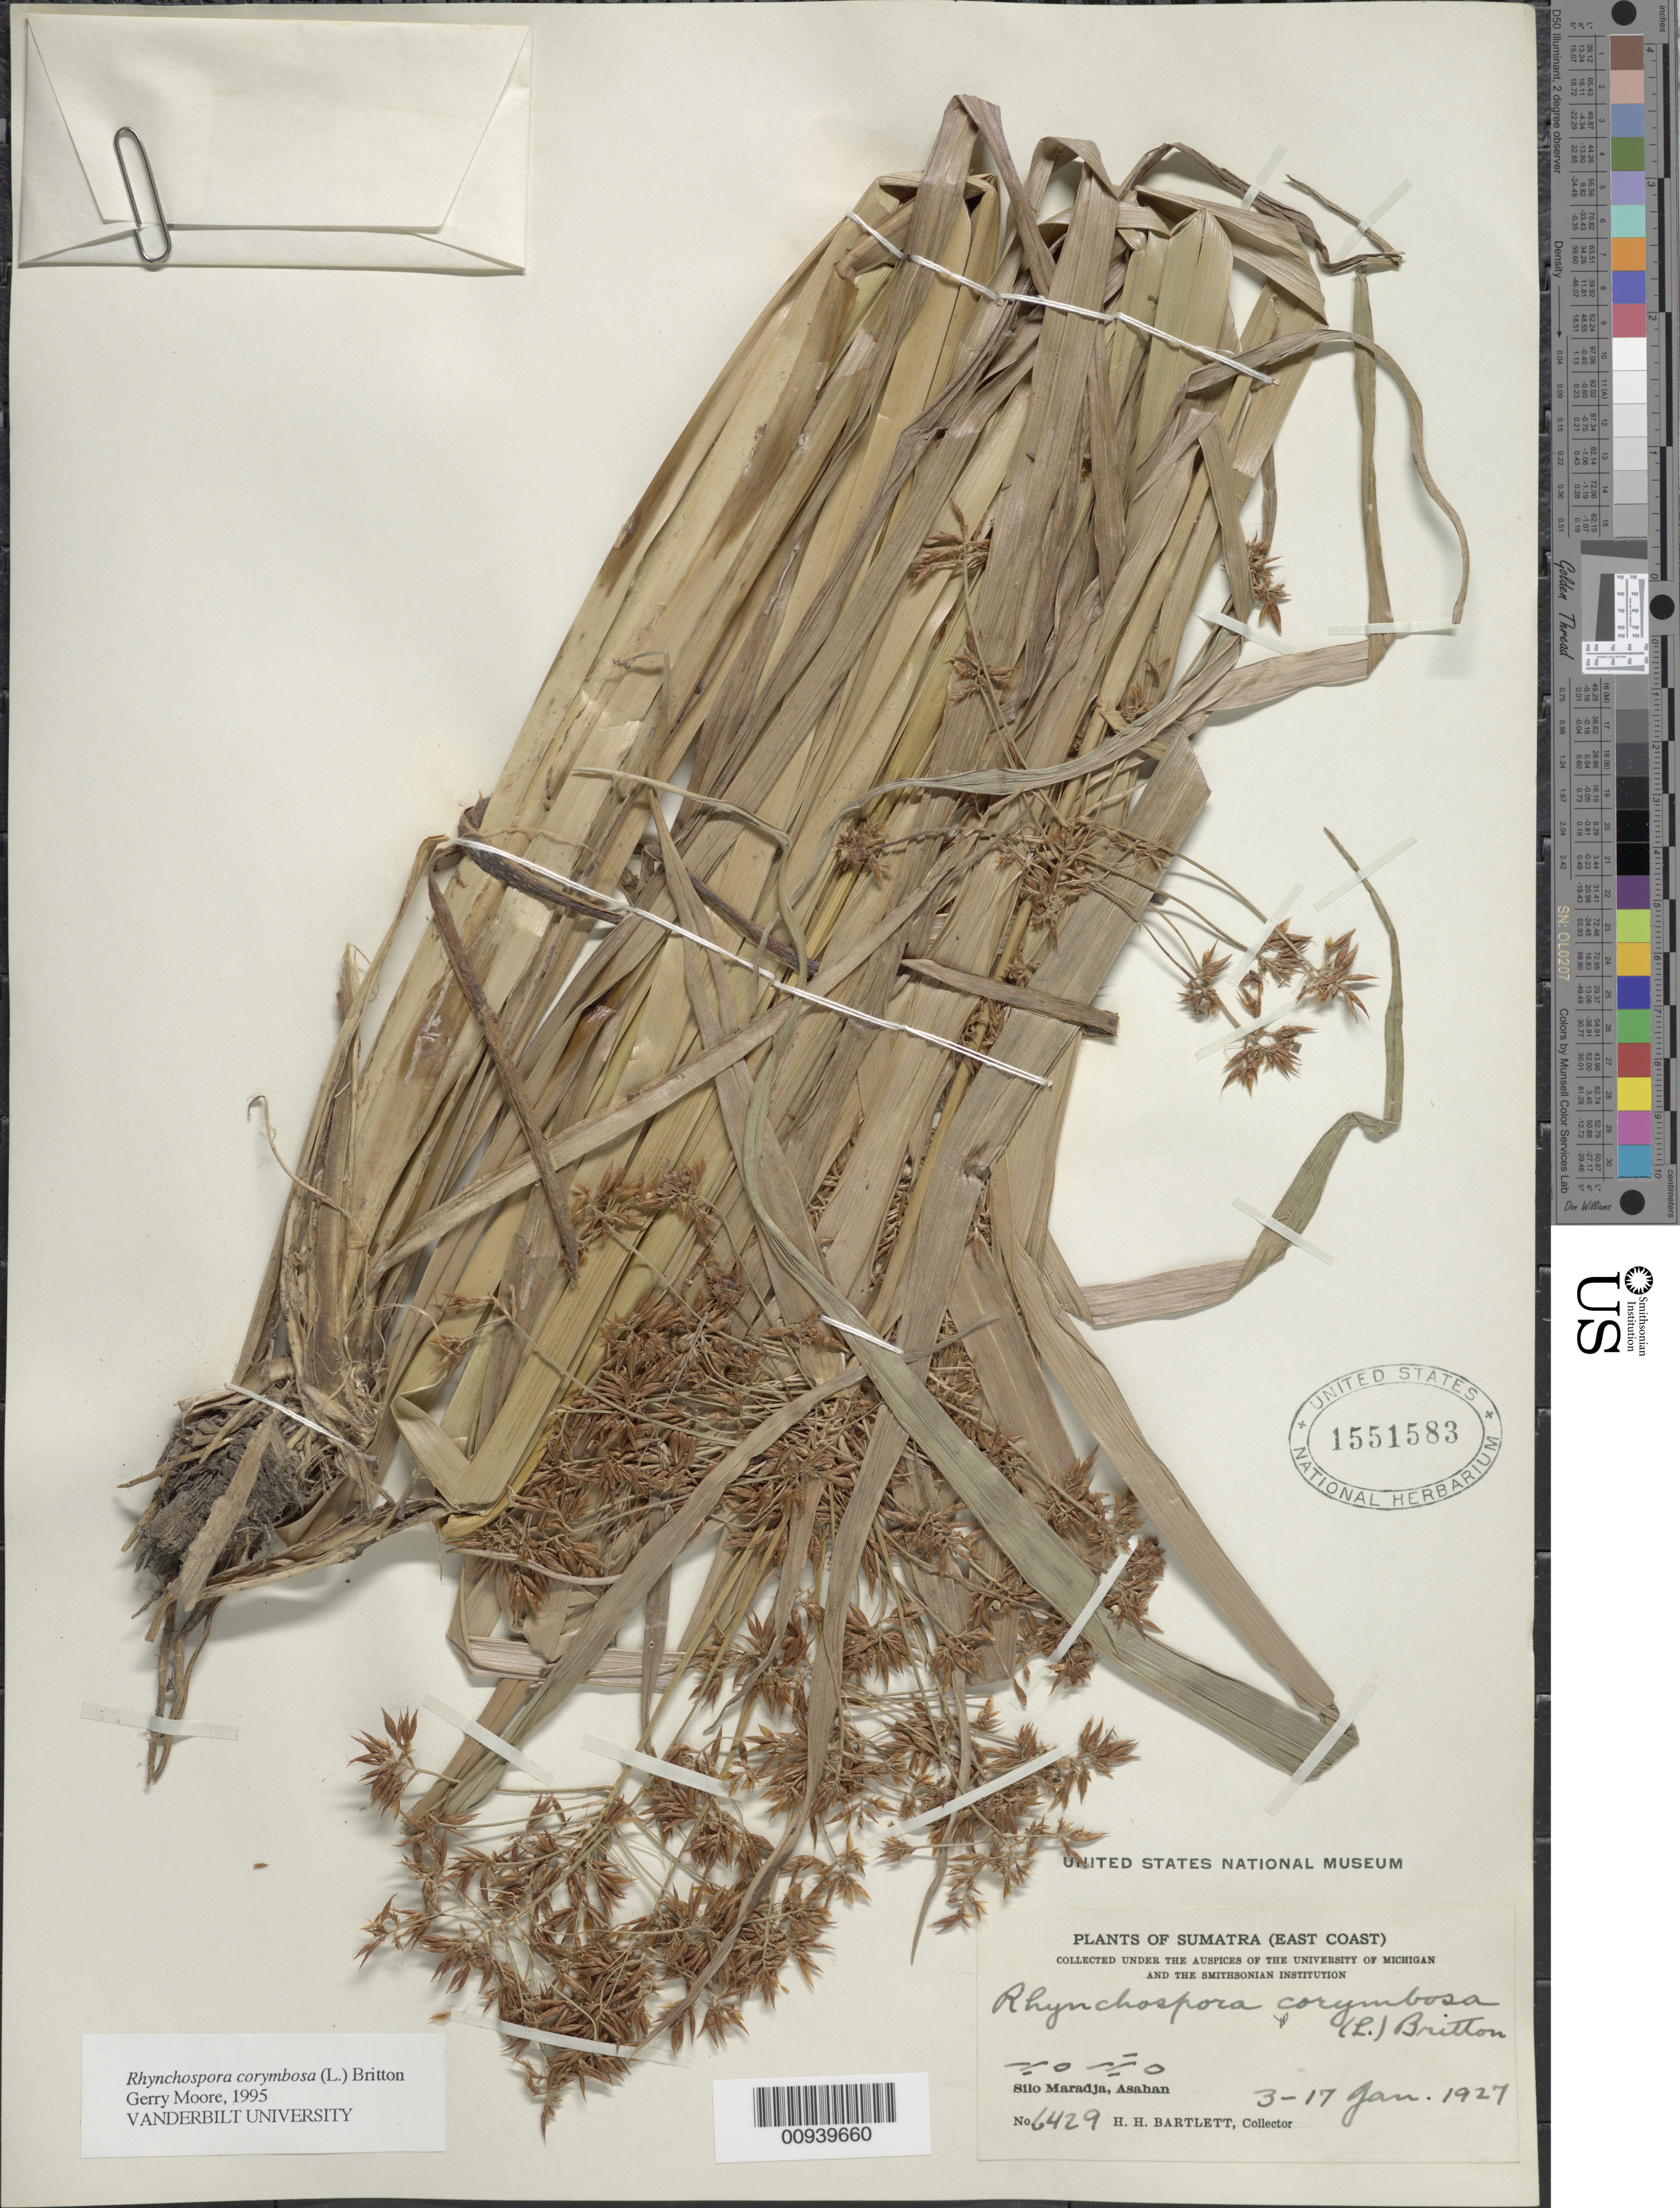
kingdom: Plantae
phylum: Tracheophyta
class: Liliopsida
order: Poales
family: Cyperaceae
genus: Rhynchospora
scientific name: Rhynchospora corymbosa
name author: (L.) Britton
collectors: H. H. Bartlett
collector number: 6429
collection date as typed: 03 Jan 1927 to 17 Jan 1927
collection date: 1927-01-03/1927-01-17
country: Indonesia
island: Sumatra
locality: Silo Maradja, Asahan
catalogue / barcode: US 1551583